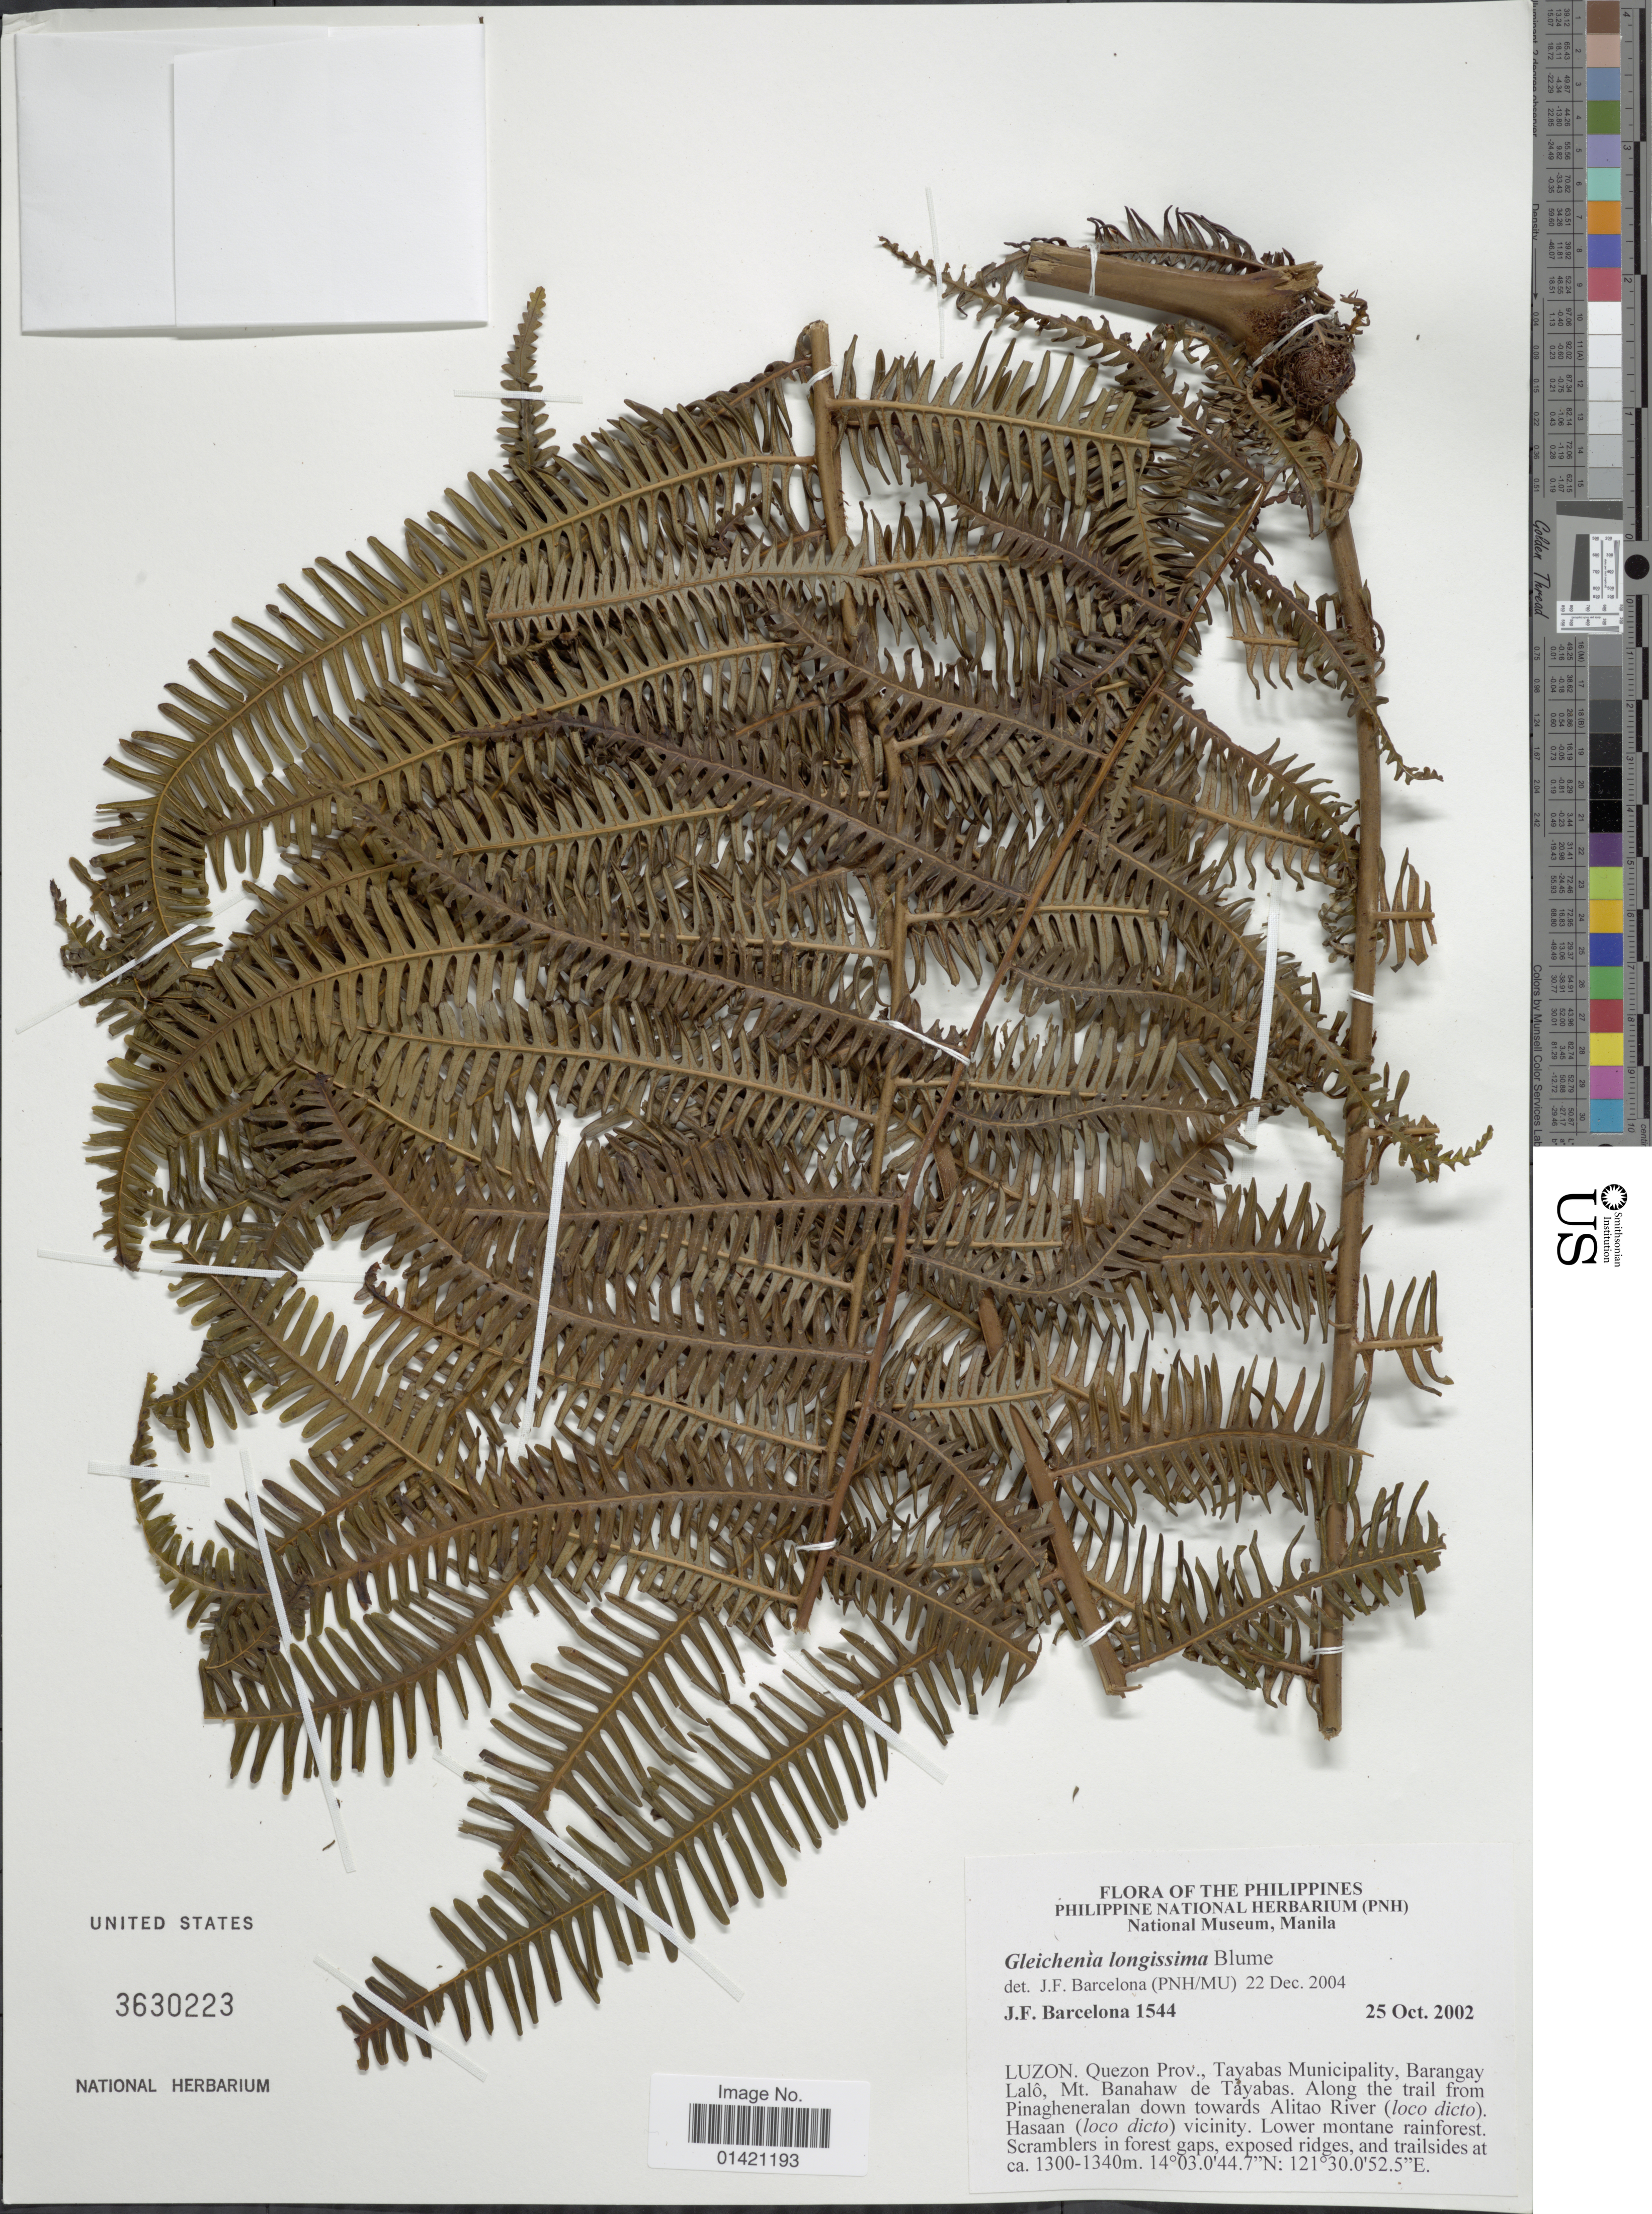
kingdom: Plantae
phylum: Tracheophyta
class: Polypodiopsida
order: Gleicheniales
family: Gleicheniaceae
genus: Diplopterygium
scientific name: Diplopterygium longissimum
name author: (Blume) Nakai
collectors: J. F. Barcelona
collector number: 1544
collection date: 2002-10-25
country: Philippines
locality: Luzon. Quezon Prov., Tayabas Municipality, Barangay Lalo, Mt. Banahaw de Tayabas. Along the trail from Pinagheneralan down towards Alitao River (loco dicto). Hasaan (loco dicto) vicinity.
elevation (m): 1300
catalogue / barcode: US 3630223